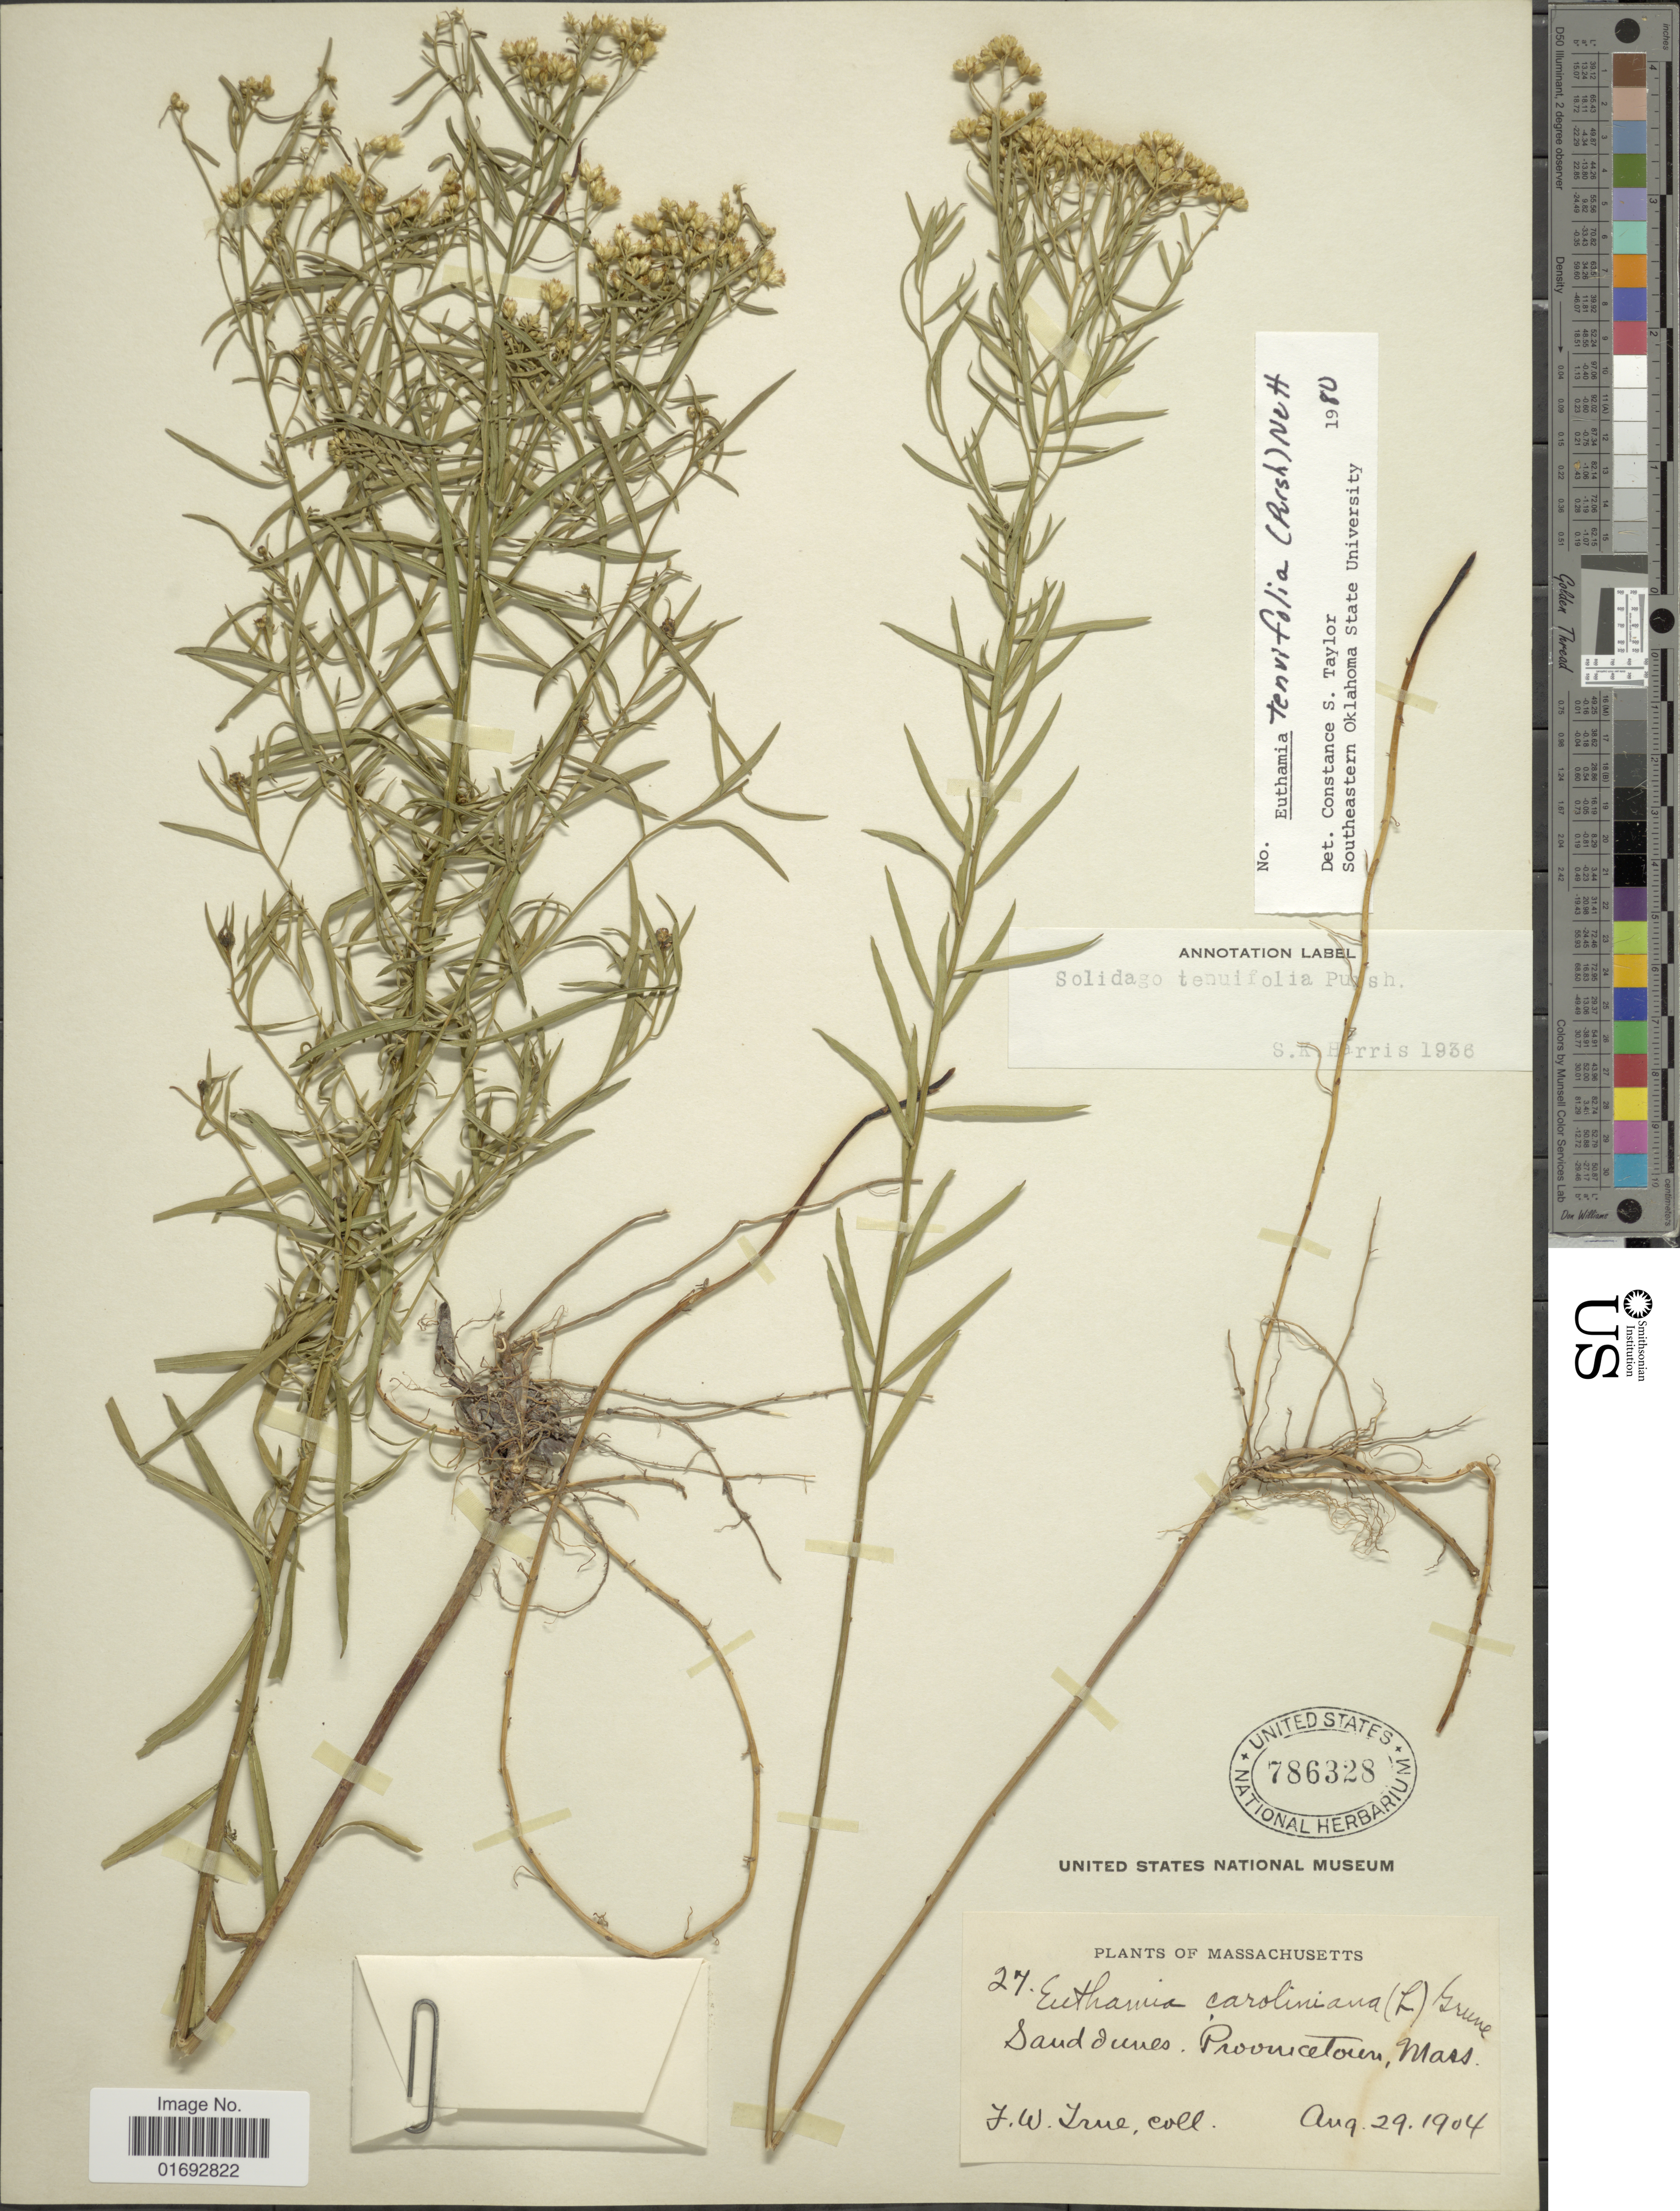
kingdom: Plantae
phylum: Tracheophyta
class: Magnoliopsida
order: Asterales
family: Asteraceae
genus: Euthamia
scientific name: Euthamia tenuifolia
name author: (Pursh) Nutt.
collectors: F. True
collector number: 27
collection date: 1904-08-29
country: United States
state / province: Massachusetts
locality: Provincetown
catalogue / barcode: US 786328